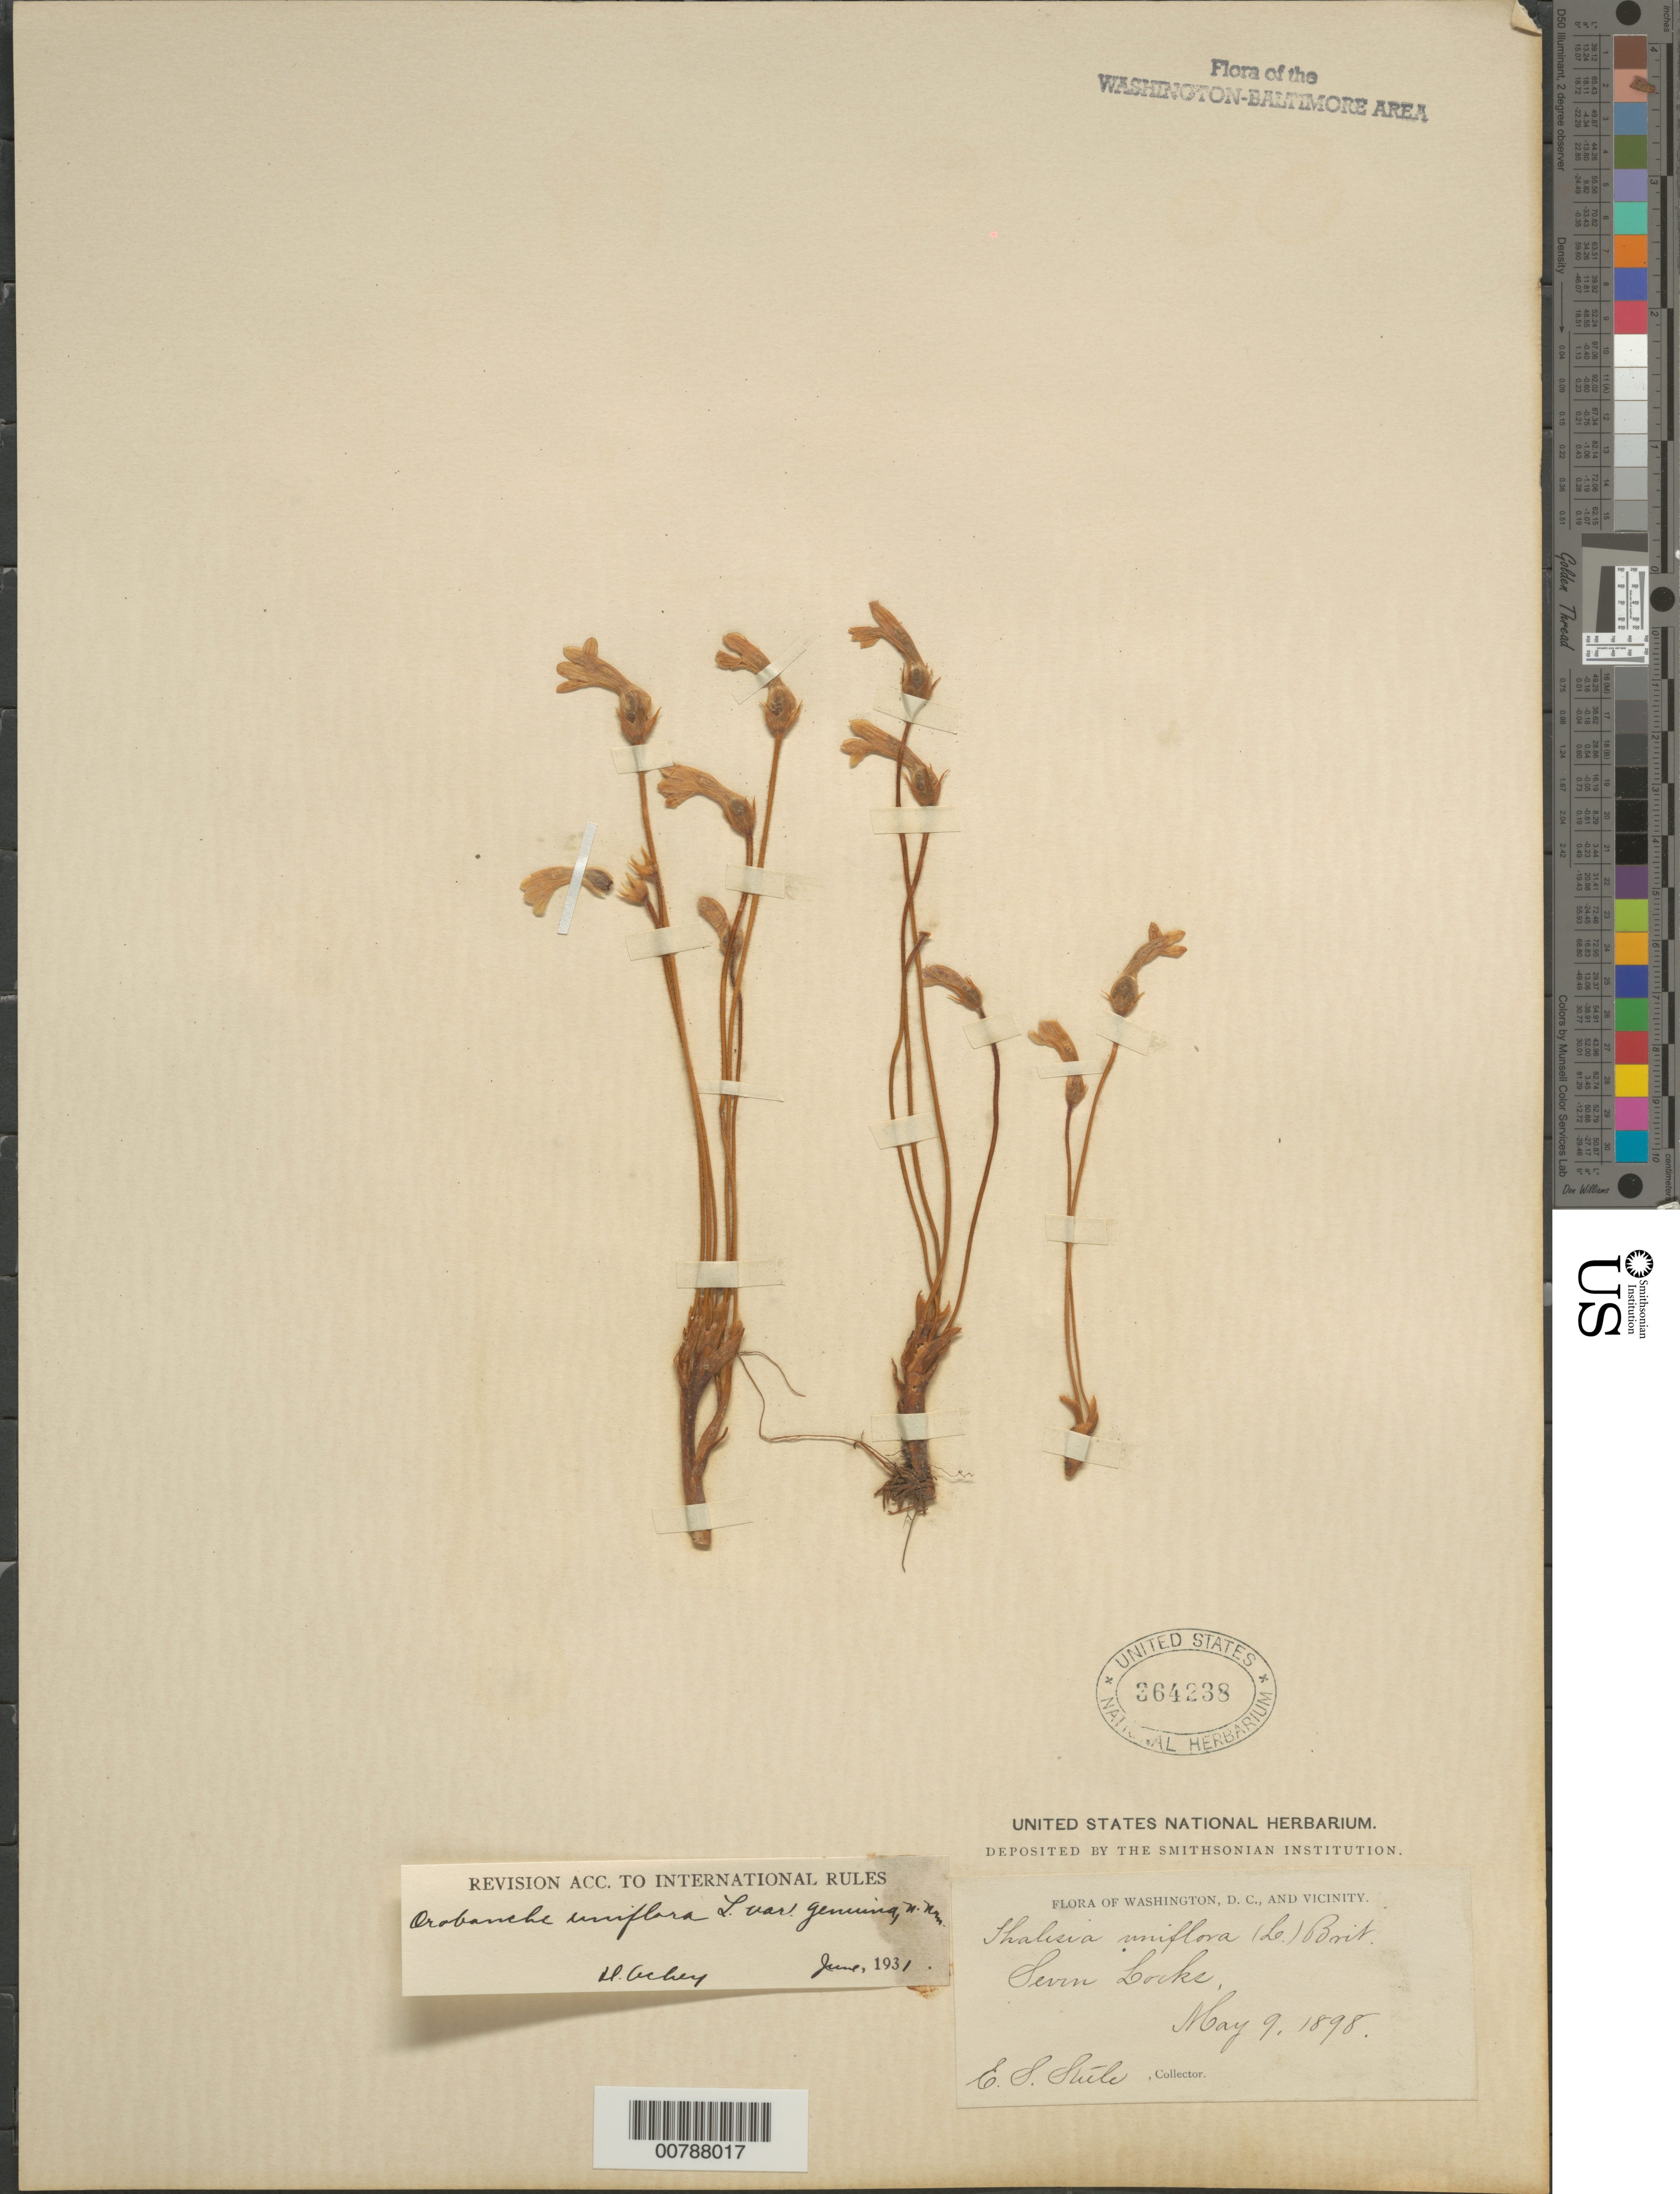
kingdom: Plantae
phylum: Tracheophyta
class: Magnoliopsida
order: Lamiales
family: Orobanchaceae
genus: Orobanche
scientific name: Orobanche uniflora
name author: L.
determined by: Achey, H.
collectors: E. Steele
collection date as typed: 09 May 1898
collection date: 1898-05-09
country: United States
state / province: Maryland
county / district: Montgomery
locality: Seven Locks C. & O. Canal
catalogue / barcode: US 364238